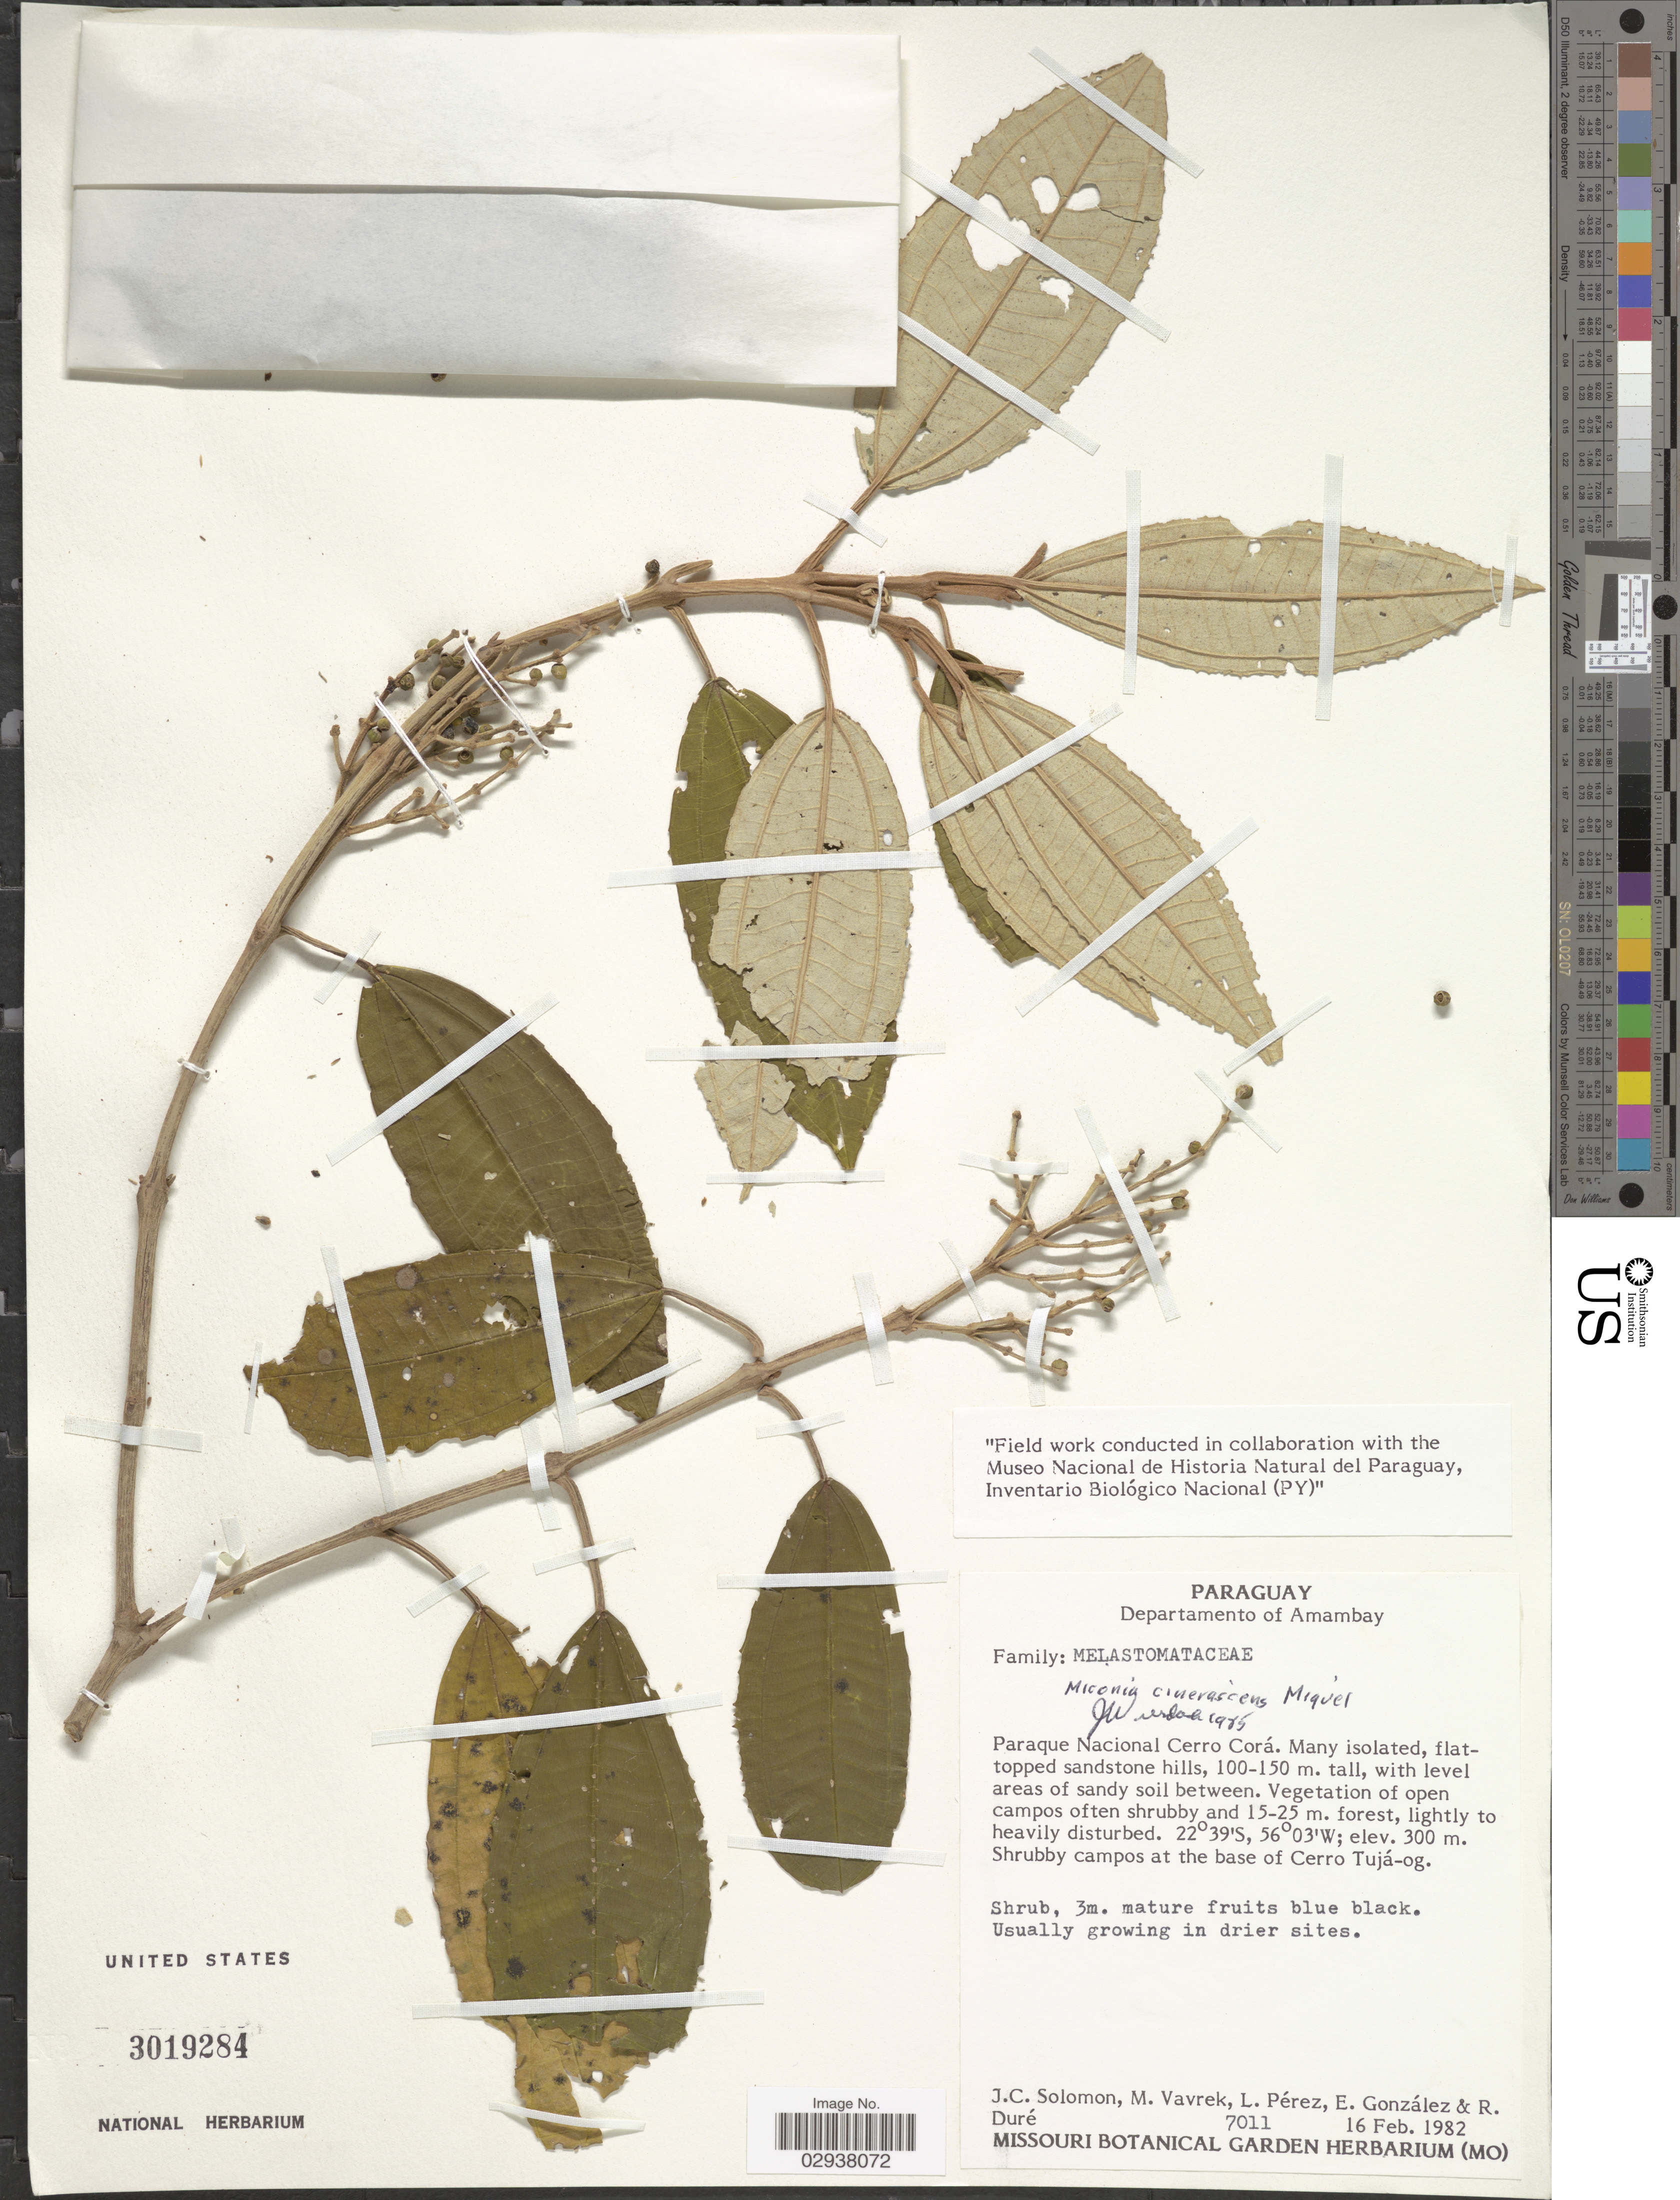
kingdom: Plantae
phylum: Tracheophyta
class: Magnoliopsida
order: Myrtales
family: Melastomataceae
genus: Miconia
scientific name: Miconia cinerascens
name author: Miq.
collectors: J. C. Solomon, M. Vavrek, L. Pérez, E. González & R. Duré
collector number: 7011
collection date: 1982-02-16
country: Paraguay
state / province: Amambay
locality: Departamento of Amambay. Paraque Nacional Cerro Corá. Shrubby campos at the base of Cerro Tujá-og.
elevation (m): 300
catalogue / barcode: US 3019284